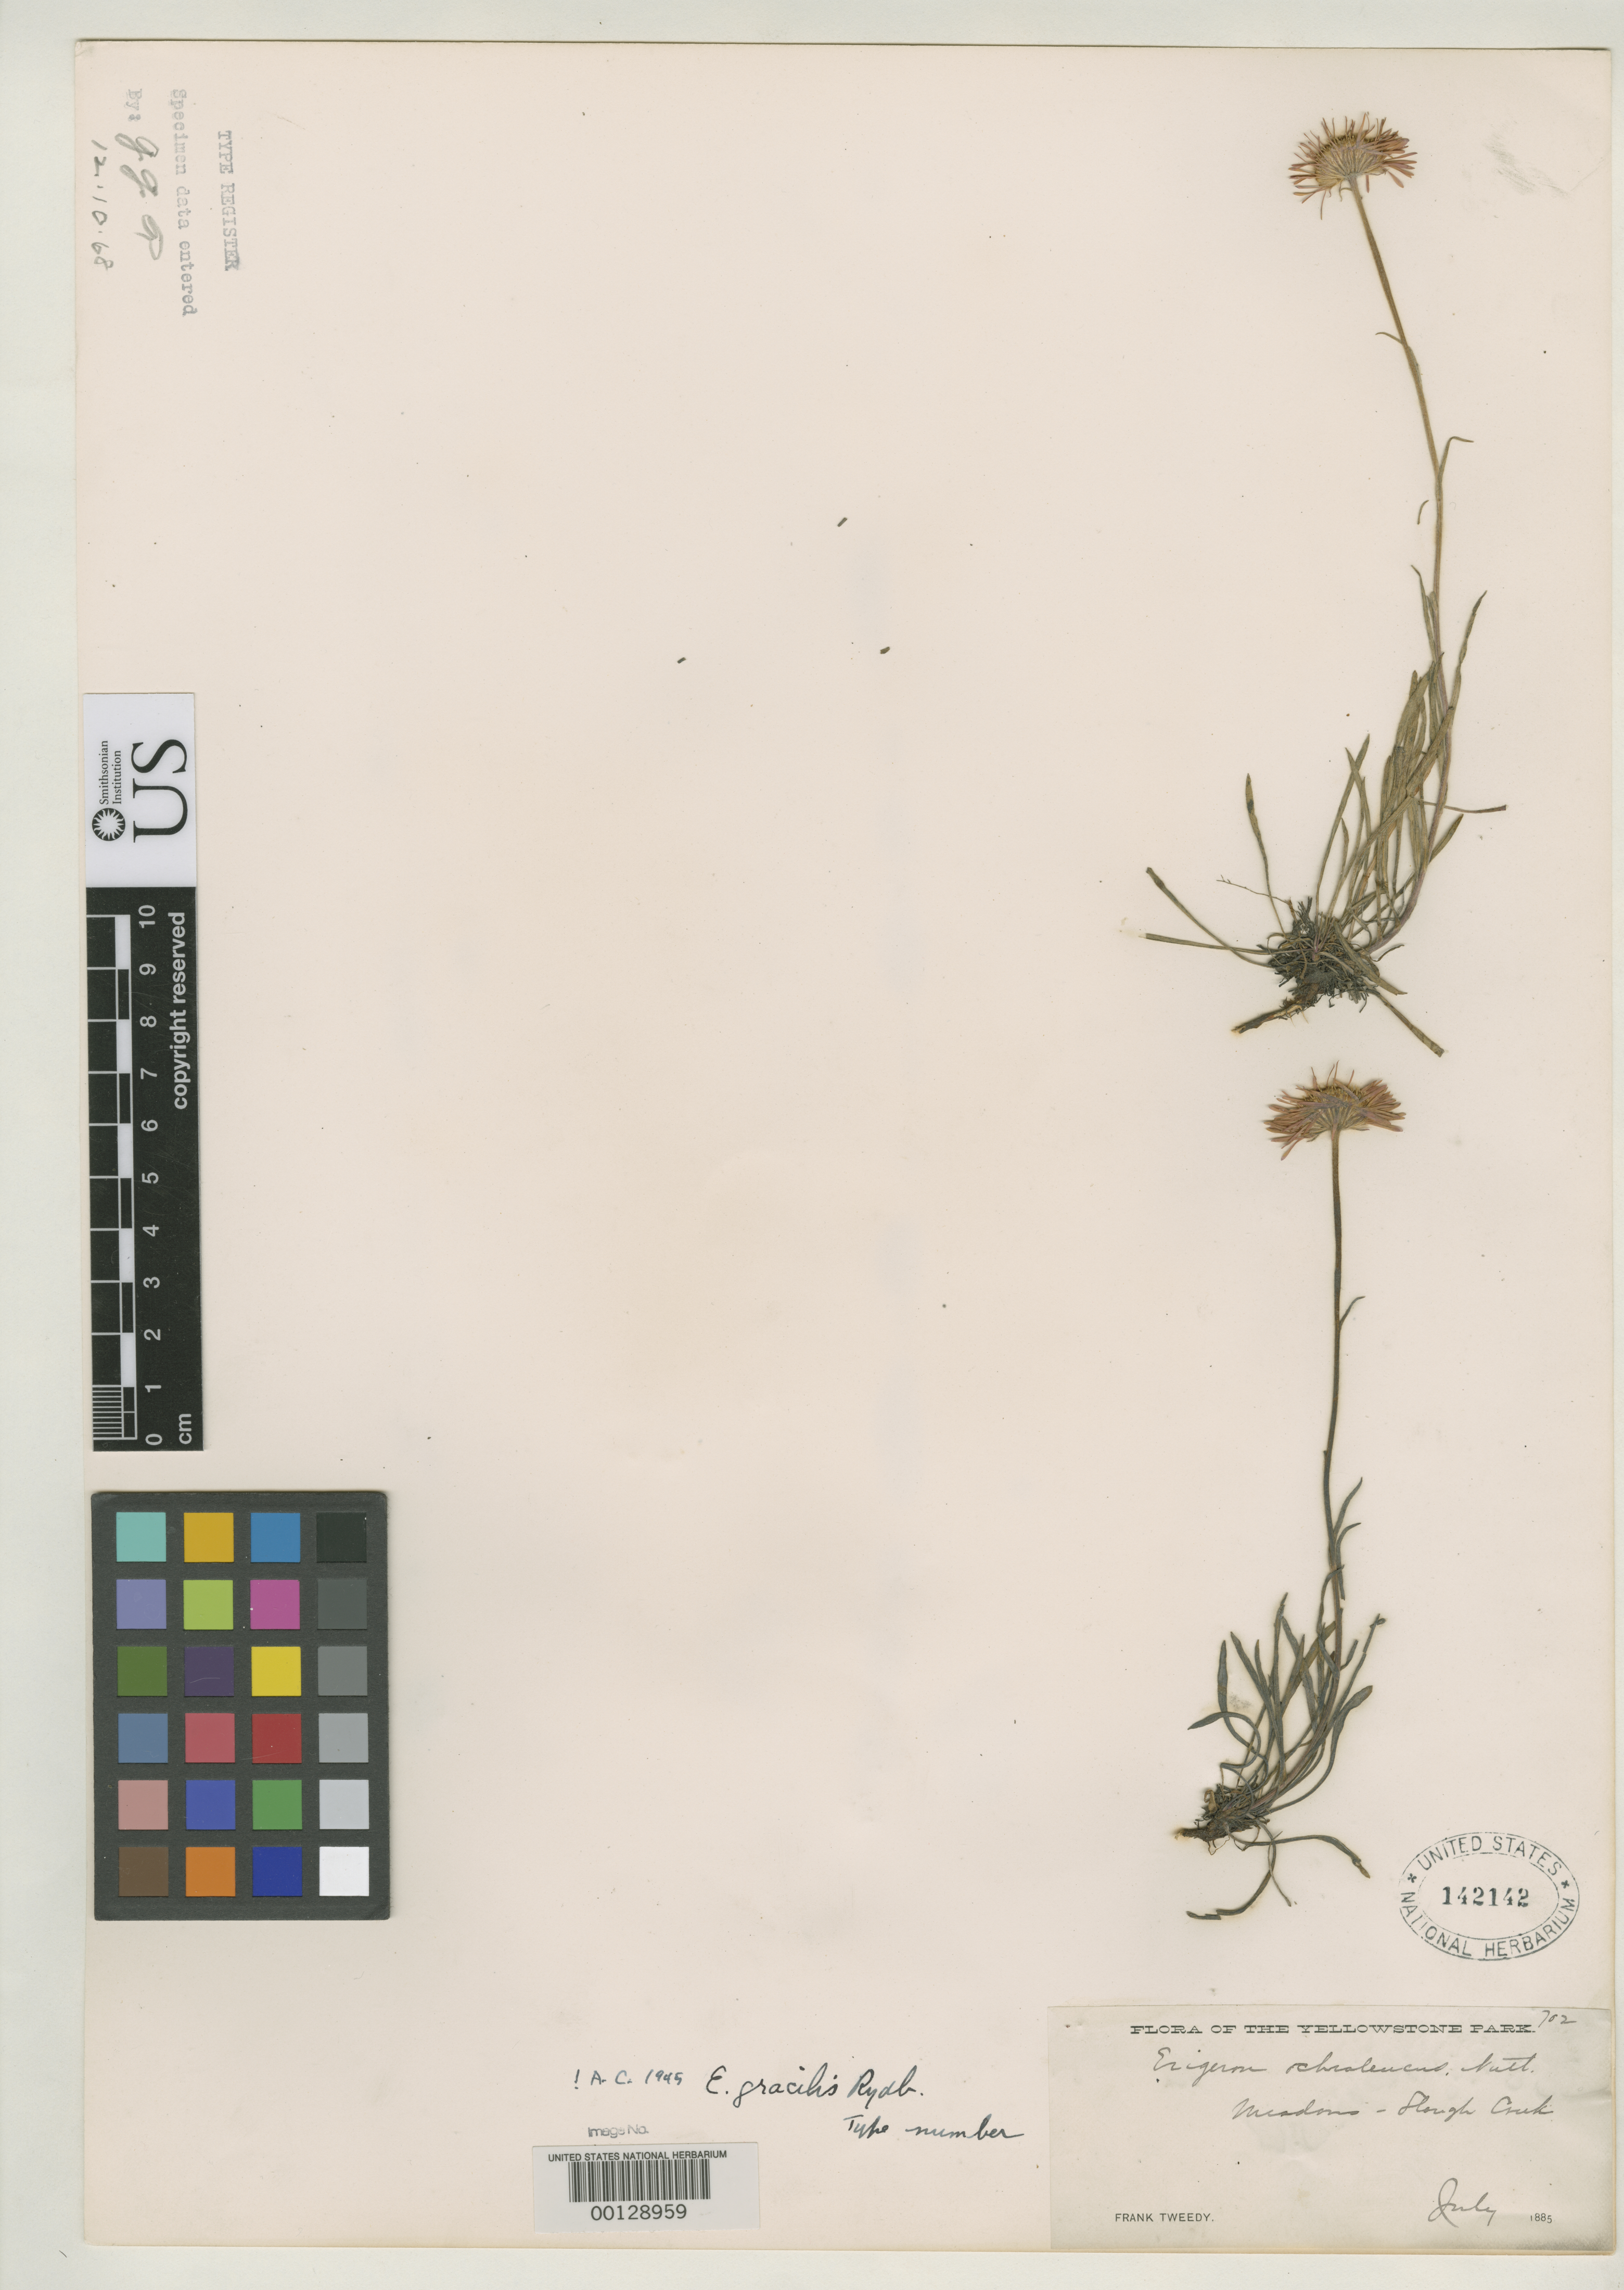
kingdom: Plantae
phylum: Tracheophyta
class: Magnoliopsida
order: Asterales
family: Asteraceae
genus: Erigeron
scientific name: Erigeron gracilis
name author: Rydb.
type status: Isotype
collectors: F. Tweedy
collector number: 702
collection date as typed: Jul 1885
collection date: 1885-07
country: United States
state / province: Wyoming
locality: Yellowstone National Park, Slough Creek.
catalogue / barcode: US 142142